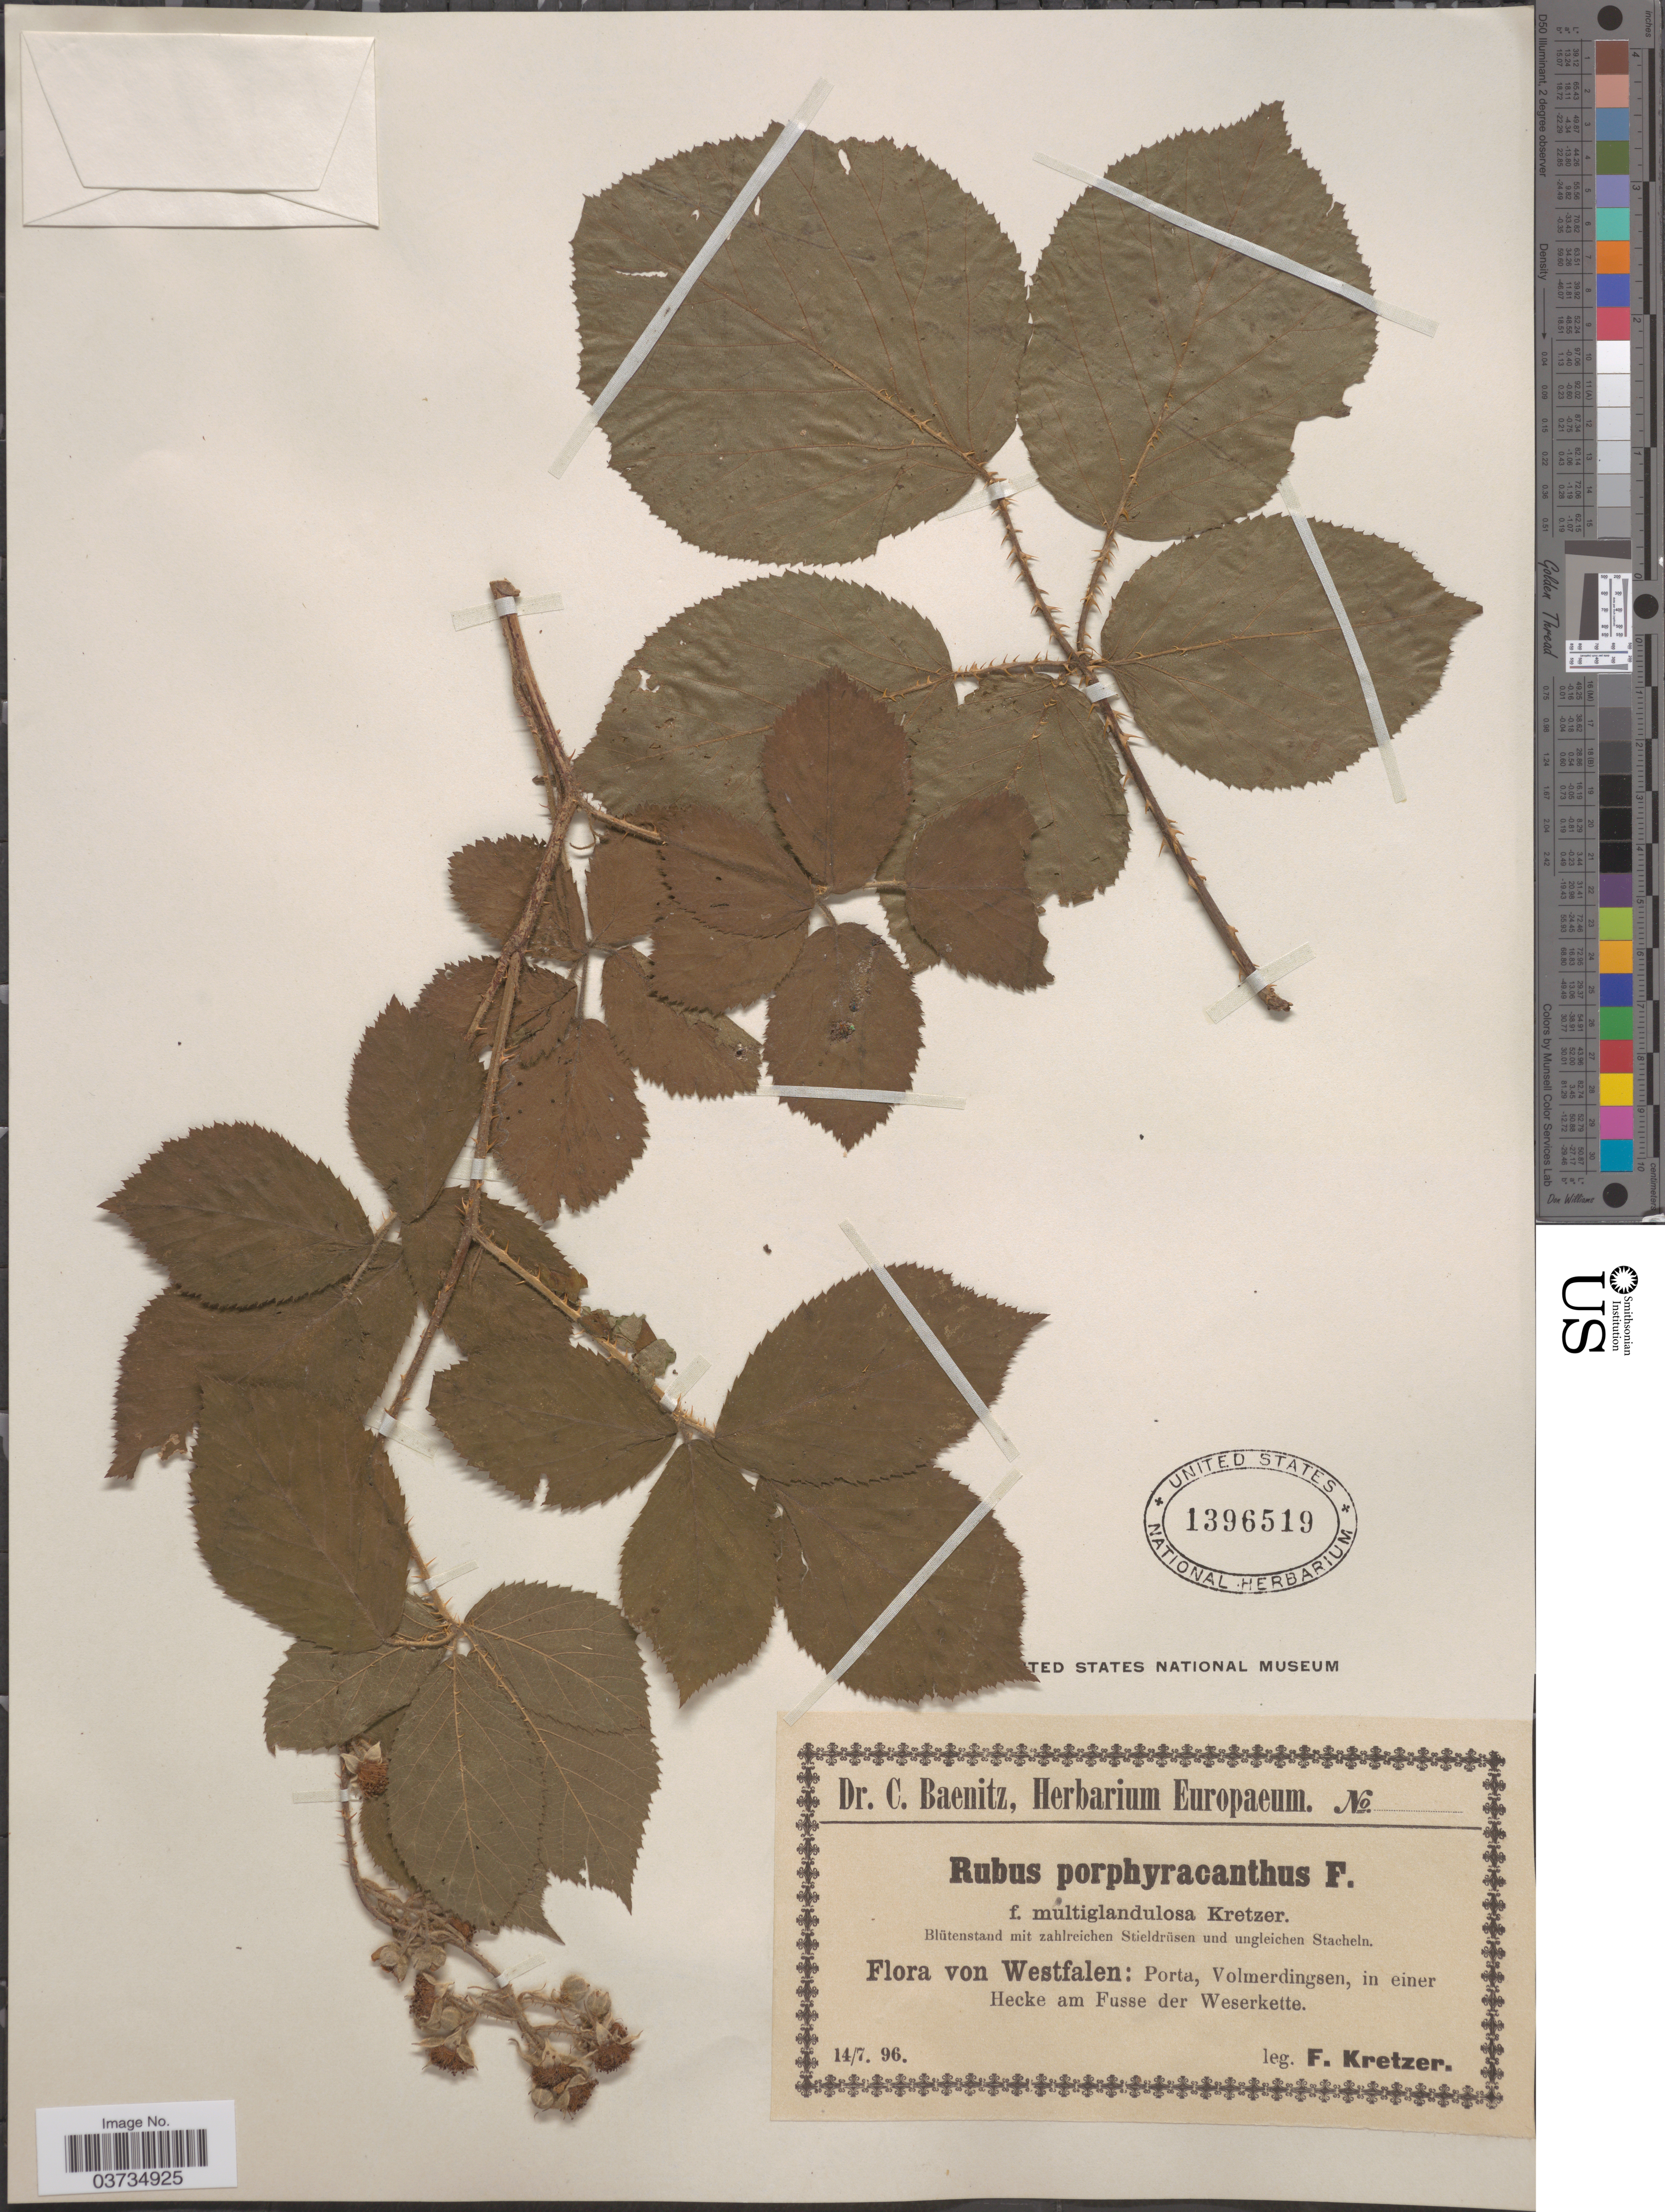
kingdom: Plantae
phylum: Tracheophyta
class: Magnoliopsida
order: Rosales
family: Rosaceae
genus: Rubus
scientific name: Rubus porphyracanthos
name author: Focke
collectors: F. Kretzer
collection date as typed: Transcribed d/m/y: 14/7/96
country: Germany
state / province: Nordrhein-Westfalen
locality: Westfalen: Porta, Volmerdingsen, in einer Hecke am Fusse der Weserkette.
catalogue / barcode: US 1396519